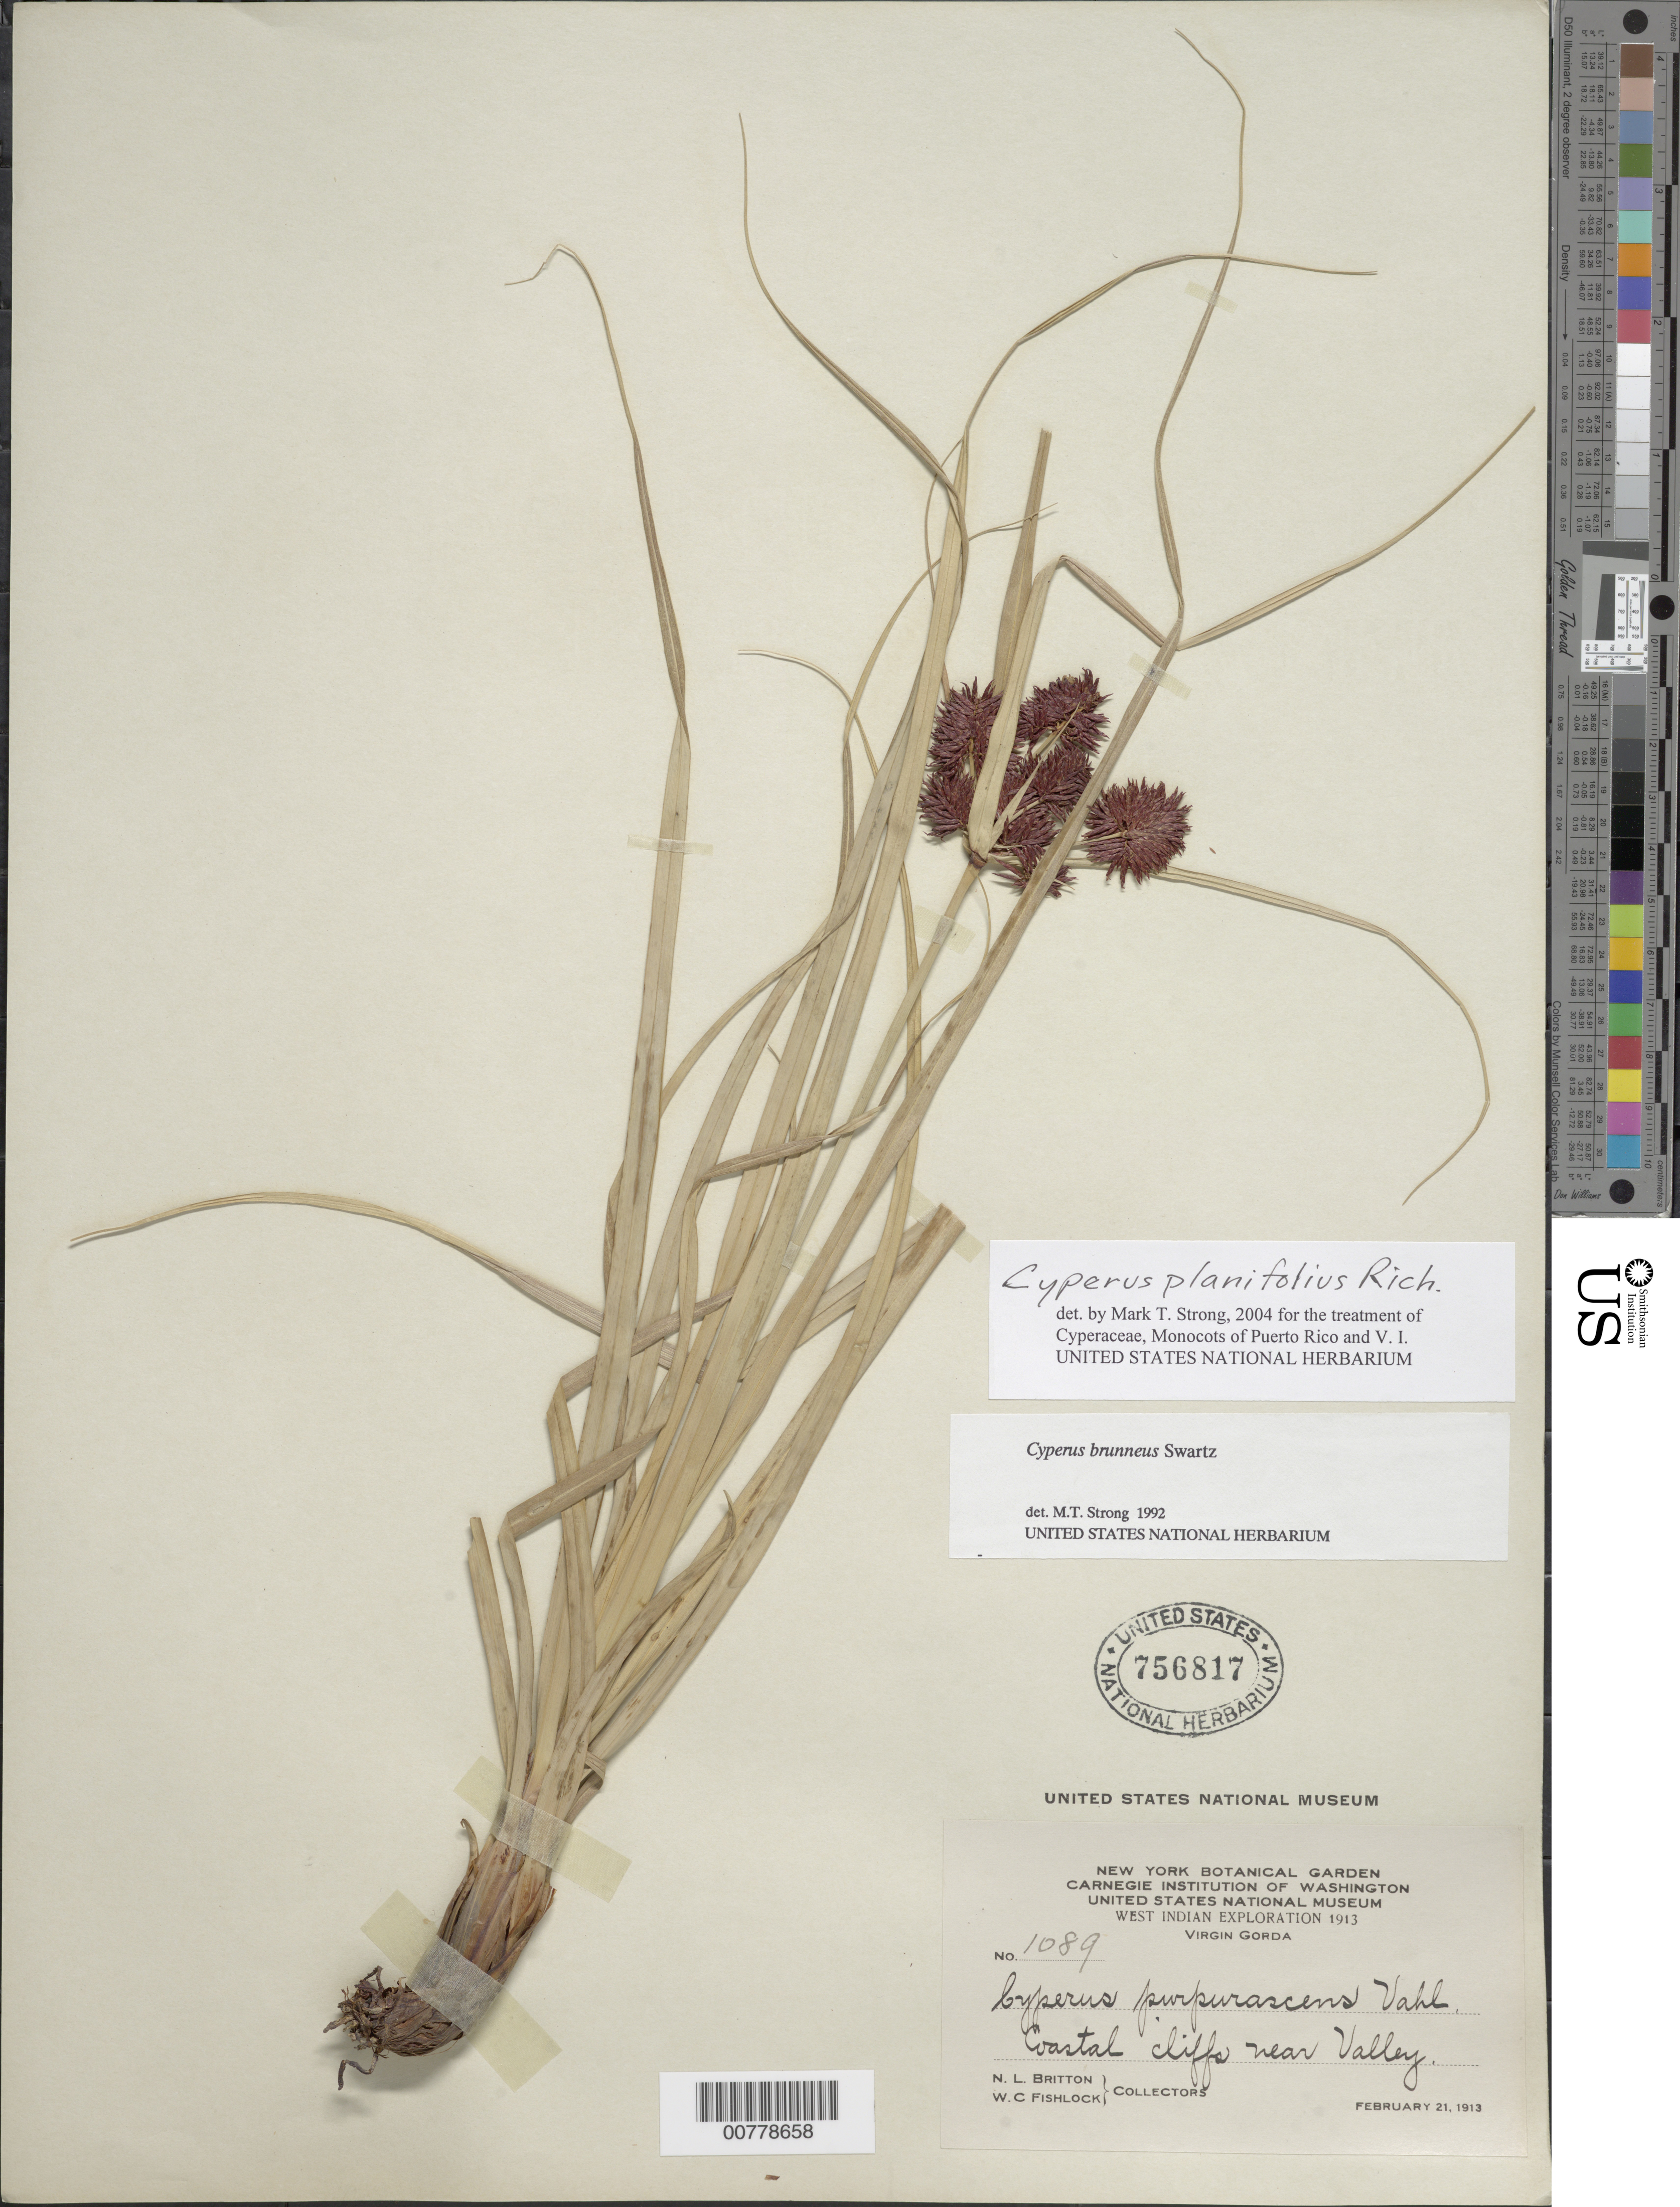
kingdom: Plantae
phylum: Tracheophyta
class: Liliopsida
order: Poales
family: Cyperaceae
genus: Cyperus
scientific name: Cyperus planifolius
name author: Rich.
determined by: Strong, M. T., (US), Smithsonian Institution - National Museum of Natural History (UNITED STATES)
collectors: N. Britton & W. Fishlock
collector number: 1089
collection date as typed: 21 Feb 1913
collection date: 1913-02-21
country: British Virgin Islands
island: Virgin Gorda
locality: Near Valley.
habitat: Coastal cliffs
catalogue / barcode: US 756817